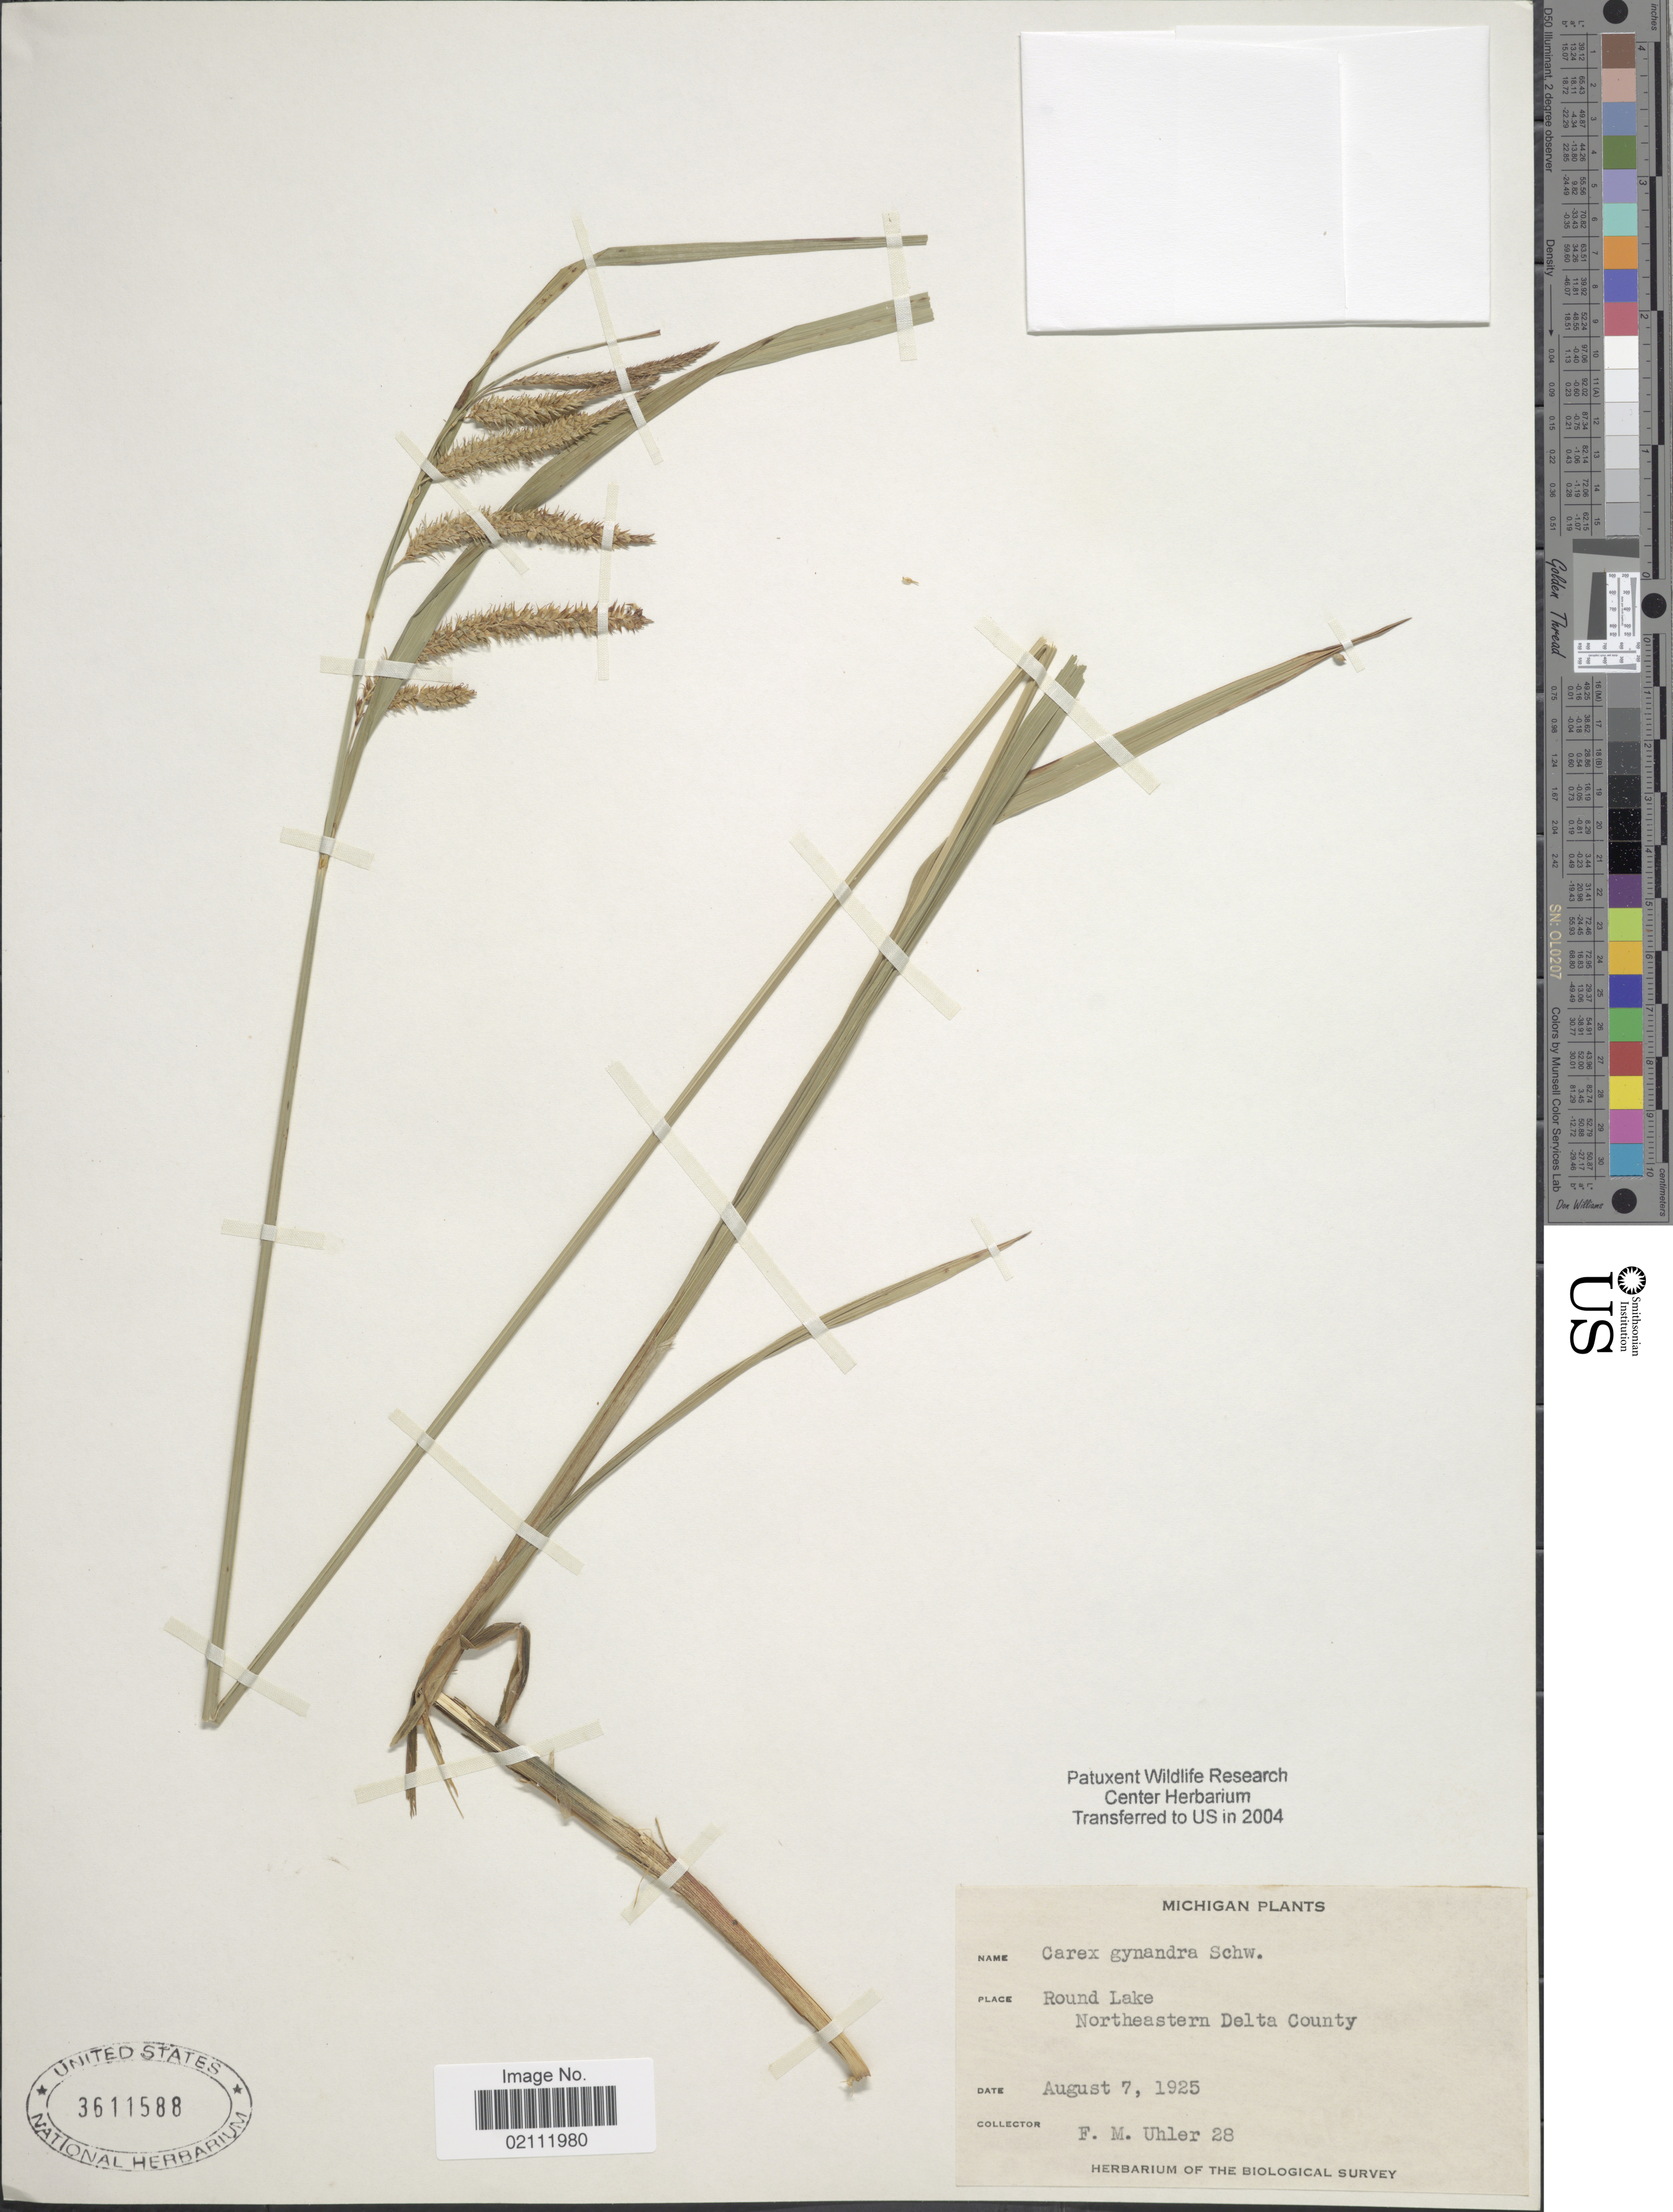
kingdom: Plantae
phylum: Tracheophyta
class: Liliopsida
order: Poales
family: Cyperaceae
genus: Carex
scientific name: Carex gynandra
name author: Schwein.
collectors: F. M. Uhler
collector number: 28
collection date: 1925-08-07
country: United States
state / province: Michigan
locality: Round Lake, Northeastern Delta County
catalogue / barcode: US 3611588